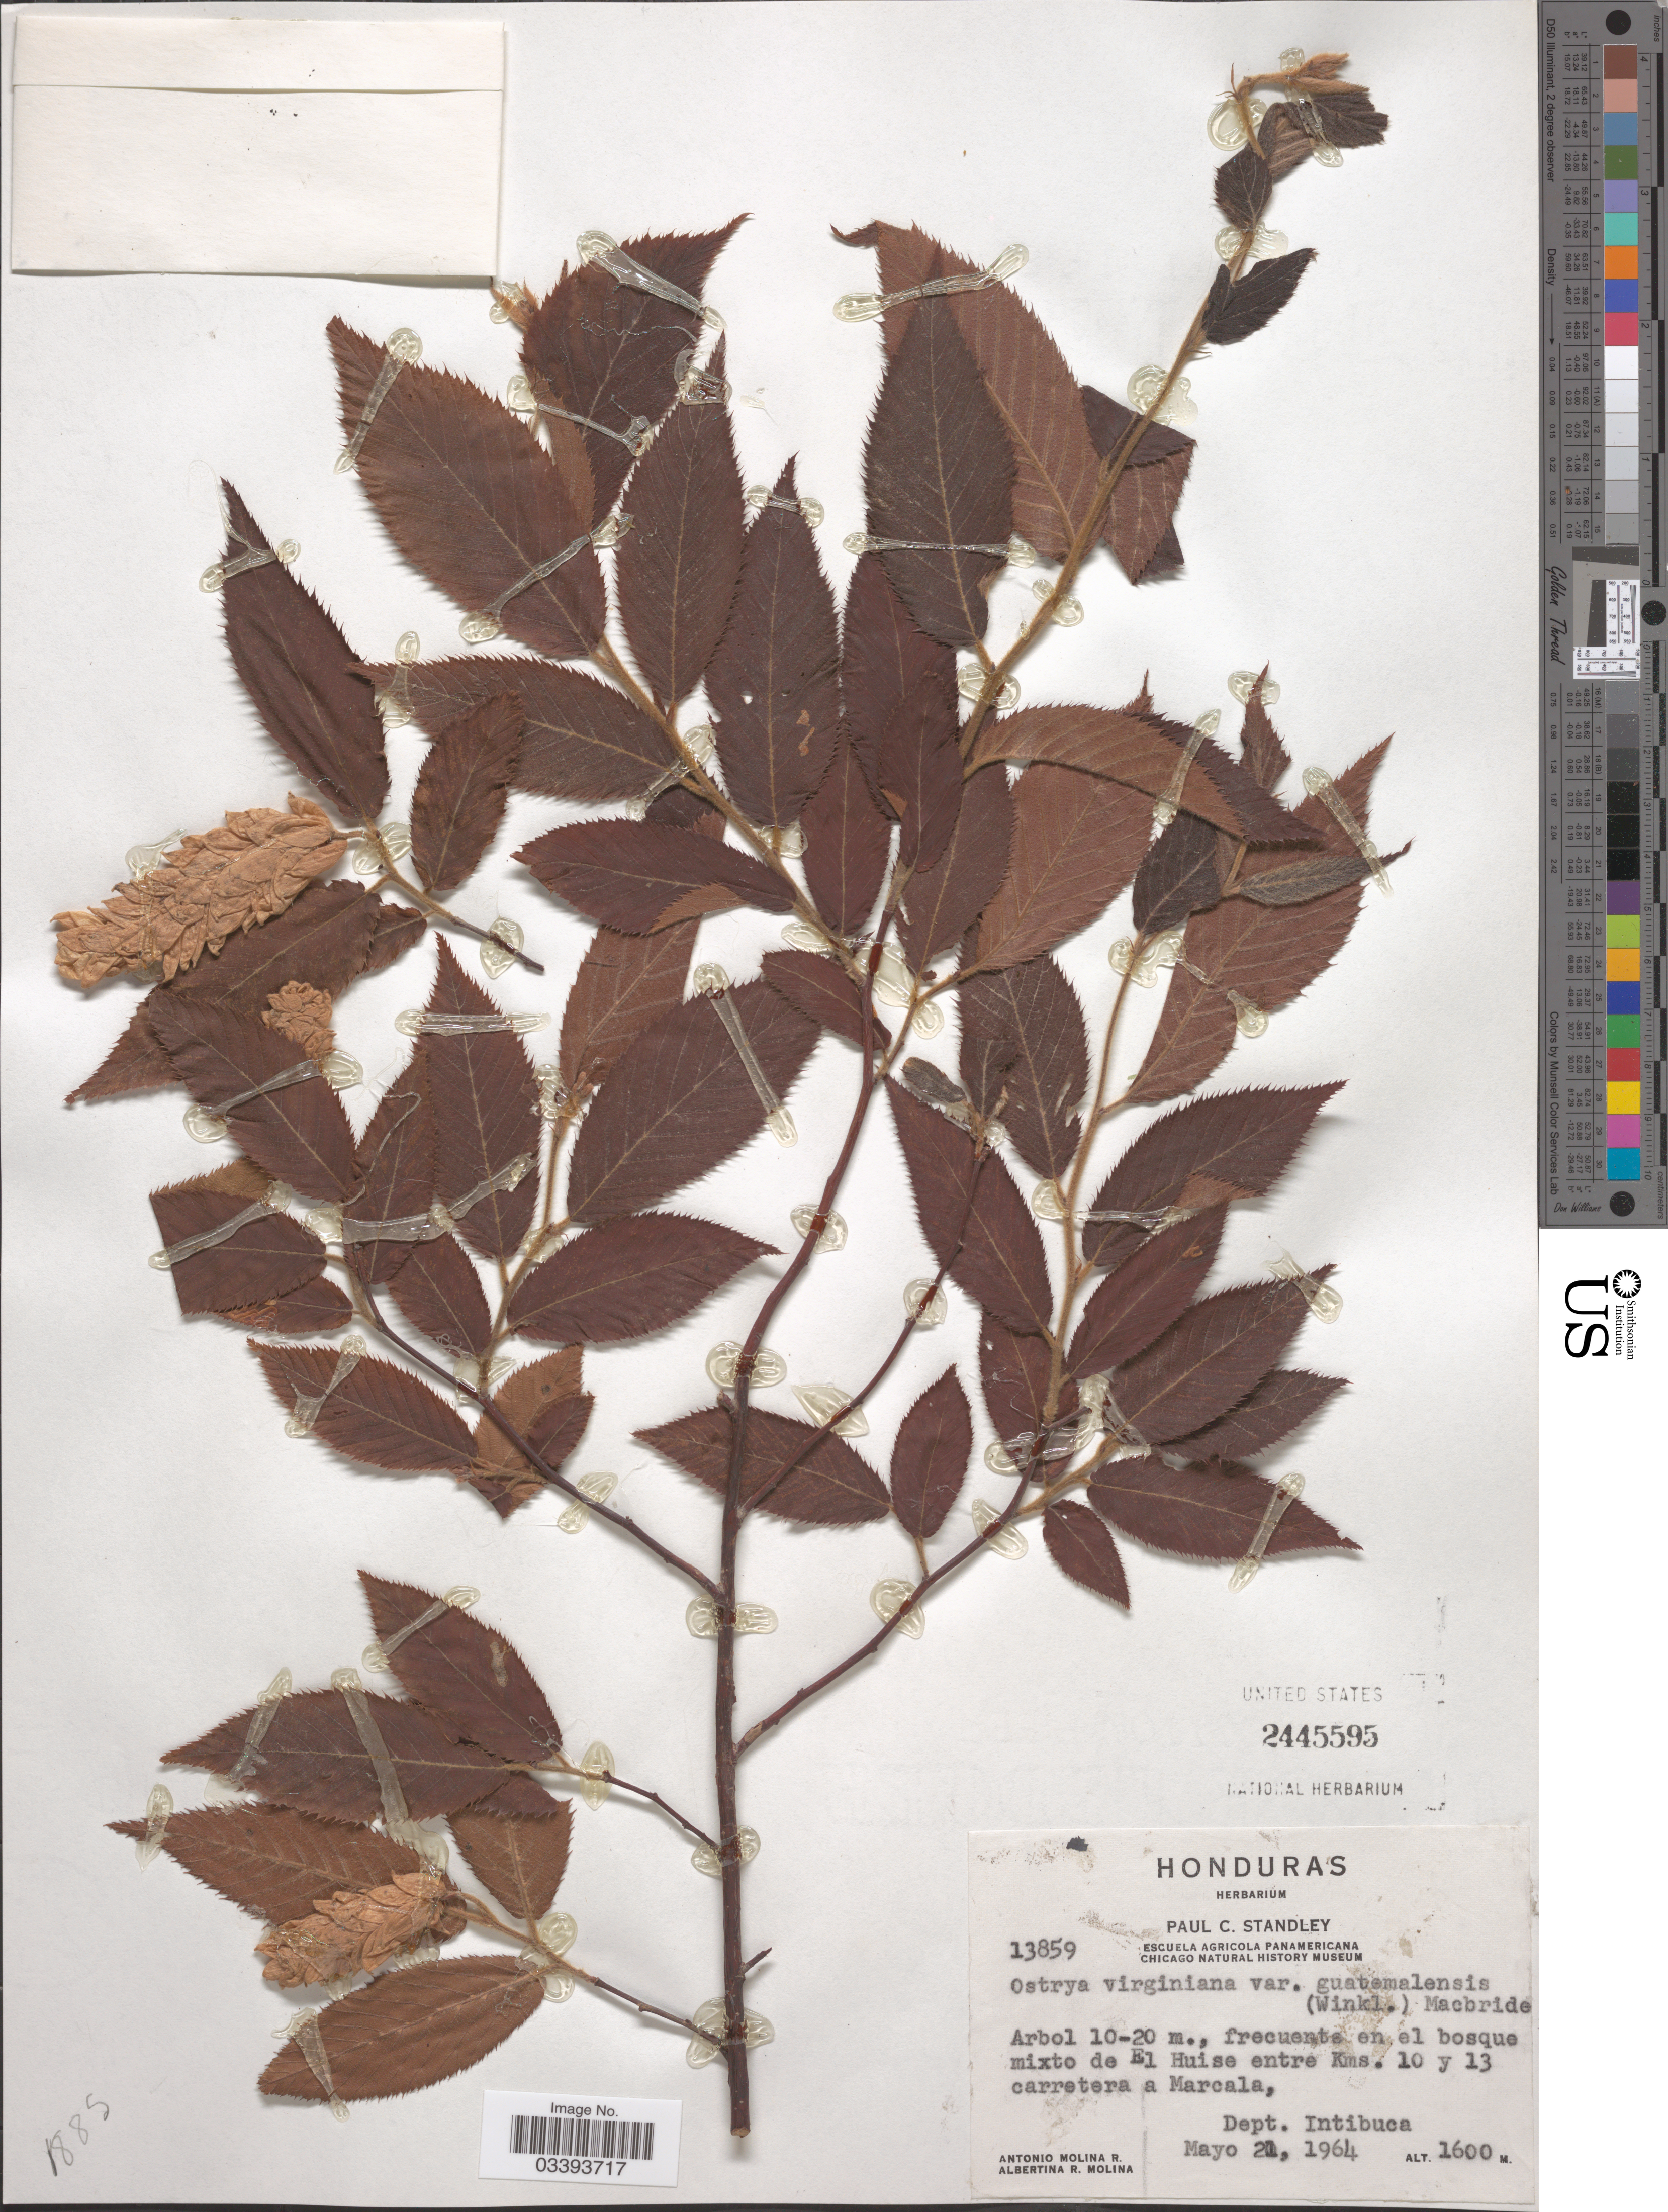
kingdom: Plantae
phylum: Tracheophyta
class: Magnoliopsida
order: Fagales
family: Betulaceae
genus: Ostrya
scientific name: Ostrya virginiana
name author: (Mill.) K. Koch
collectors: A. Molina R. & A. R. Molina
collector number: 13859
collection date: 1964-05-21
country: Honduras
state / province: Intibuca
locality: Mixto de El Huise entre Kms. 10 y 13 carretera a Marcala, Dept. Intibuca.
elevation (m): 1600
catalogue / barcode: US 2445595